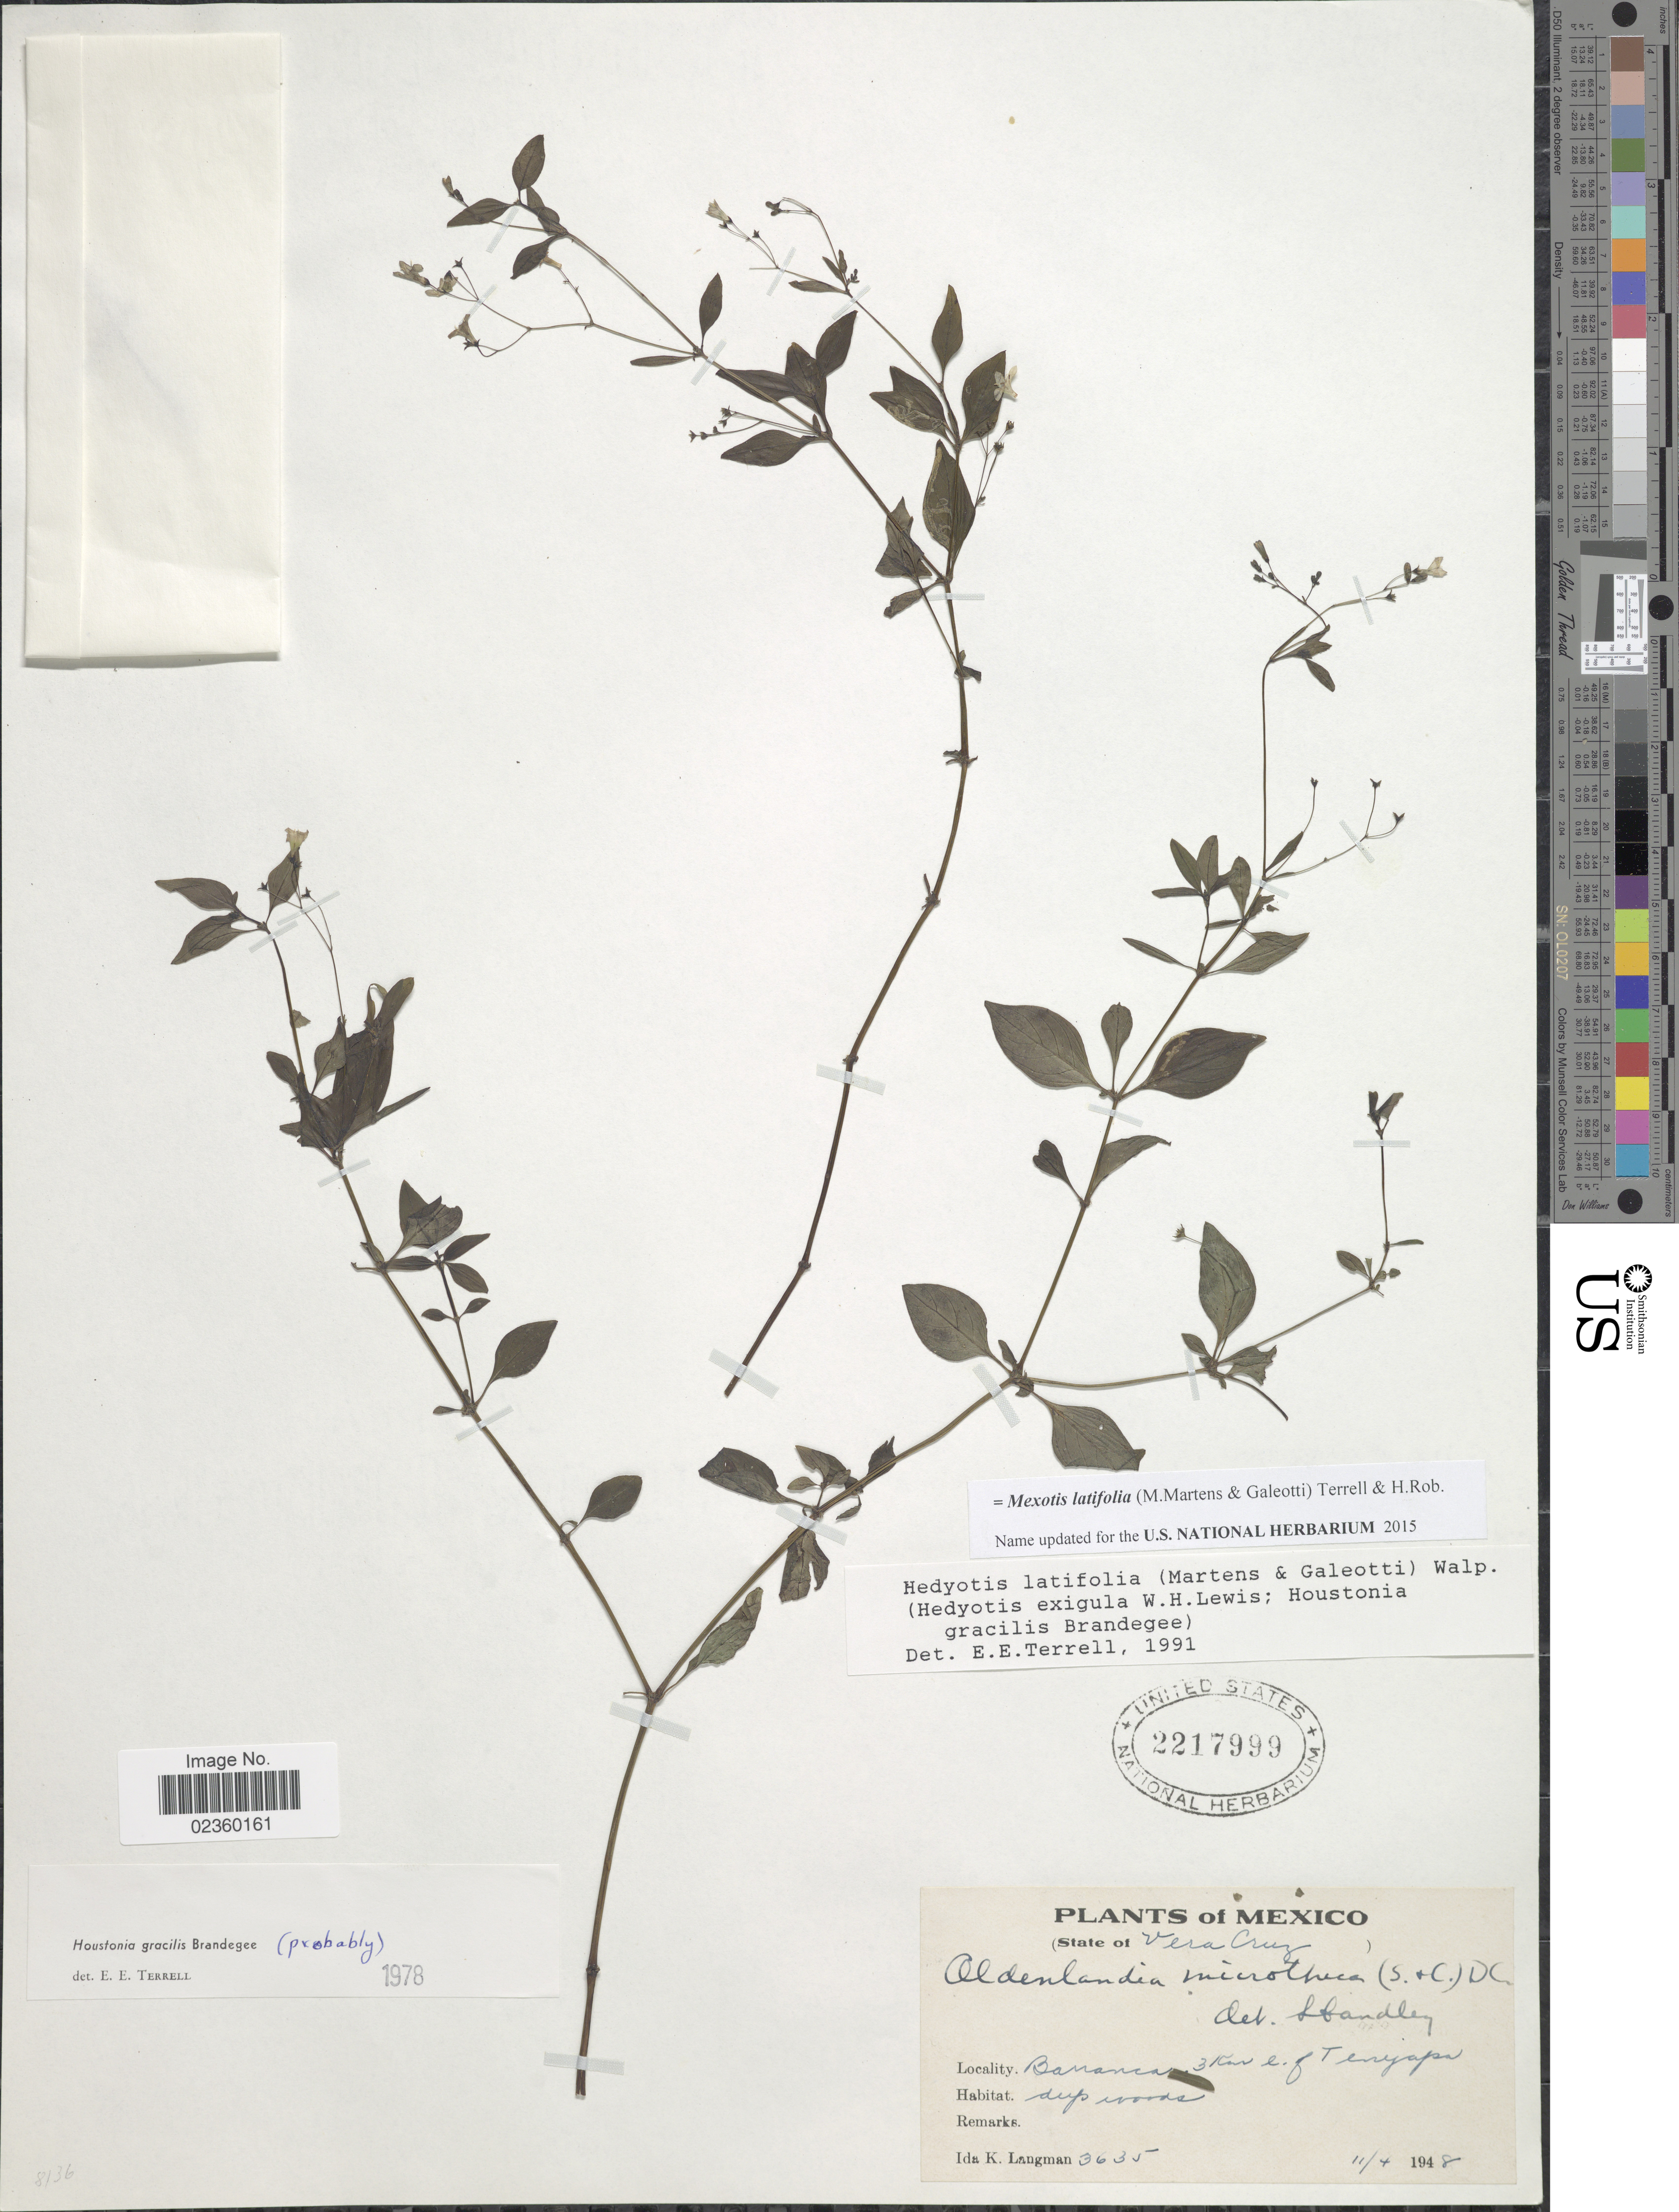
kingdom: Plantae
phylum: Tracheophyta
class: Magnoliopsida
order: Gentianales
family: Rubiaceae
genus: Mexotis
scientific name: Mexotis latifolia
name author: (M. Martens & Galeotti) Terrell & H. Rob.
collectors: I. K. Langman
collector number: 3635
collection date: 1948-04-11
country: Mexico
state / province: Veracruz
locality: Barranca, 3 Km e. of Tenejapa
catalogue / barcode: US 2217999